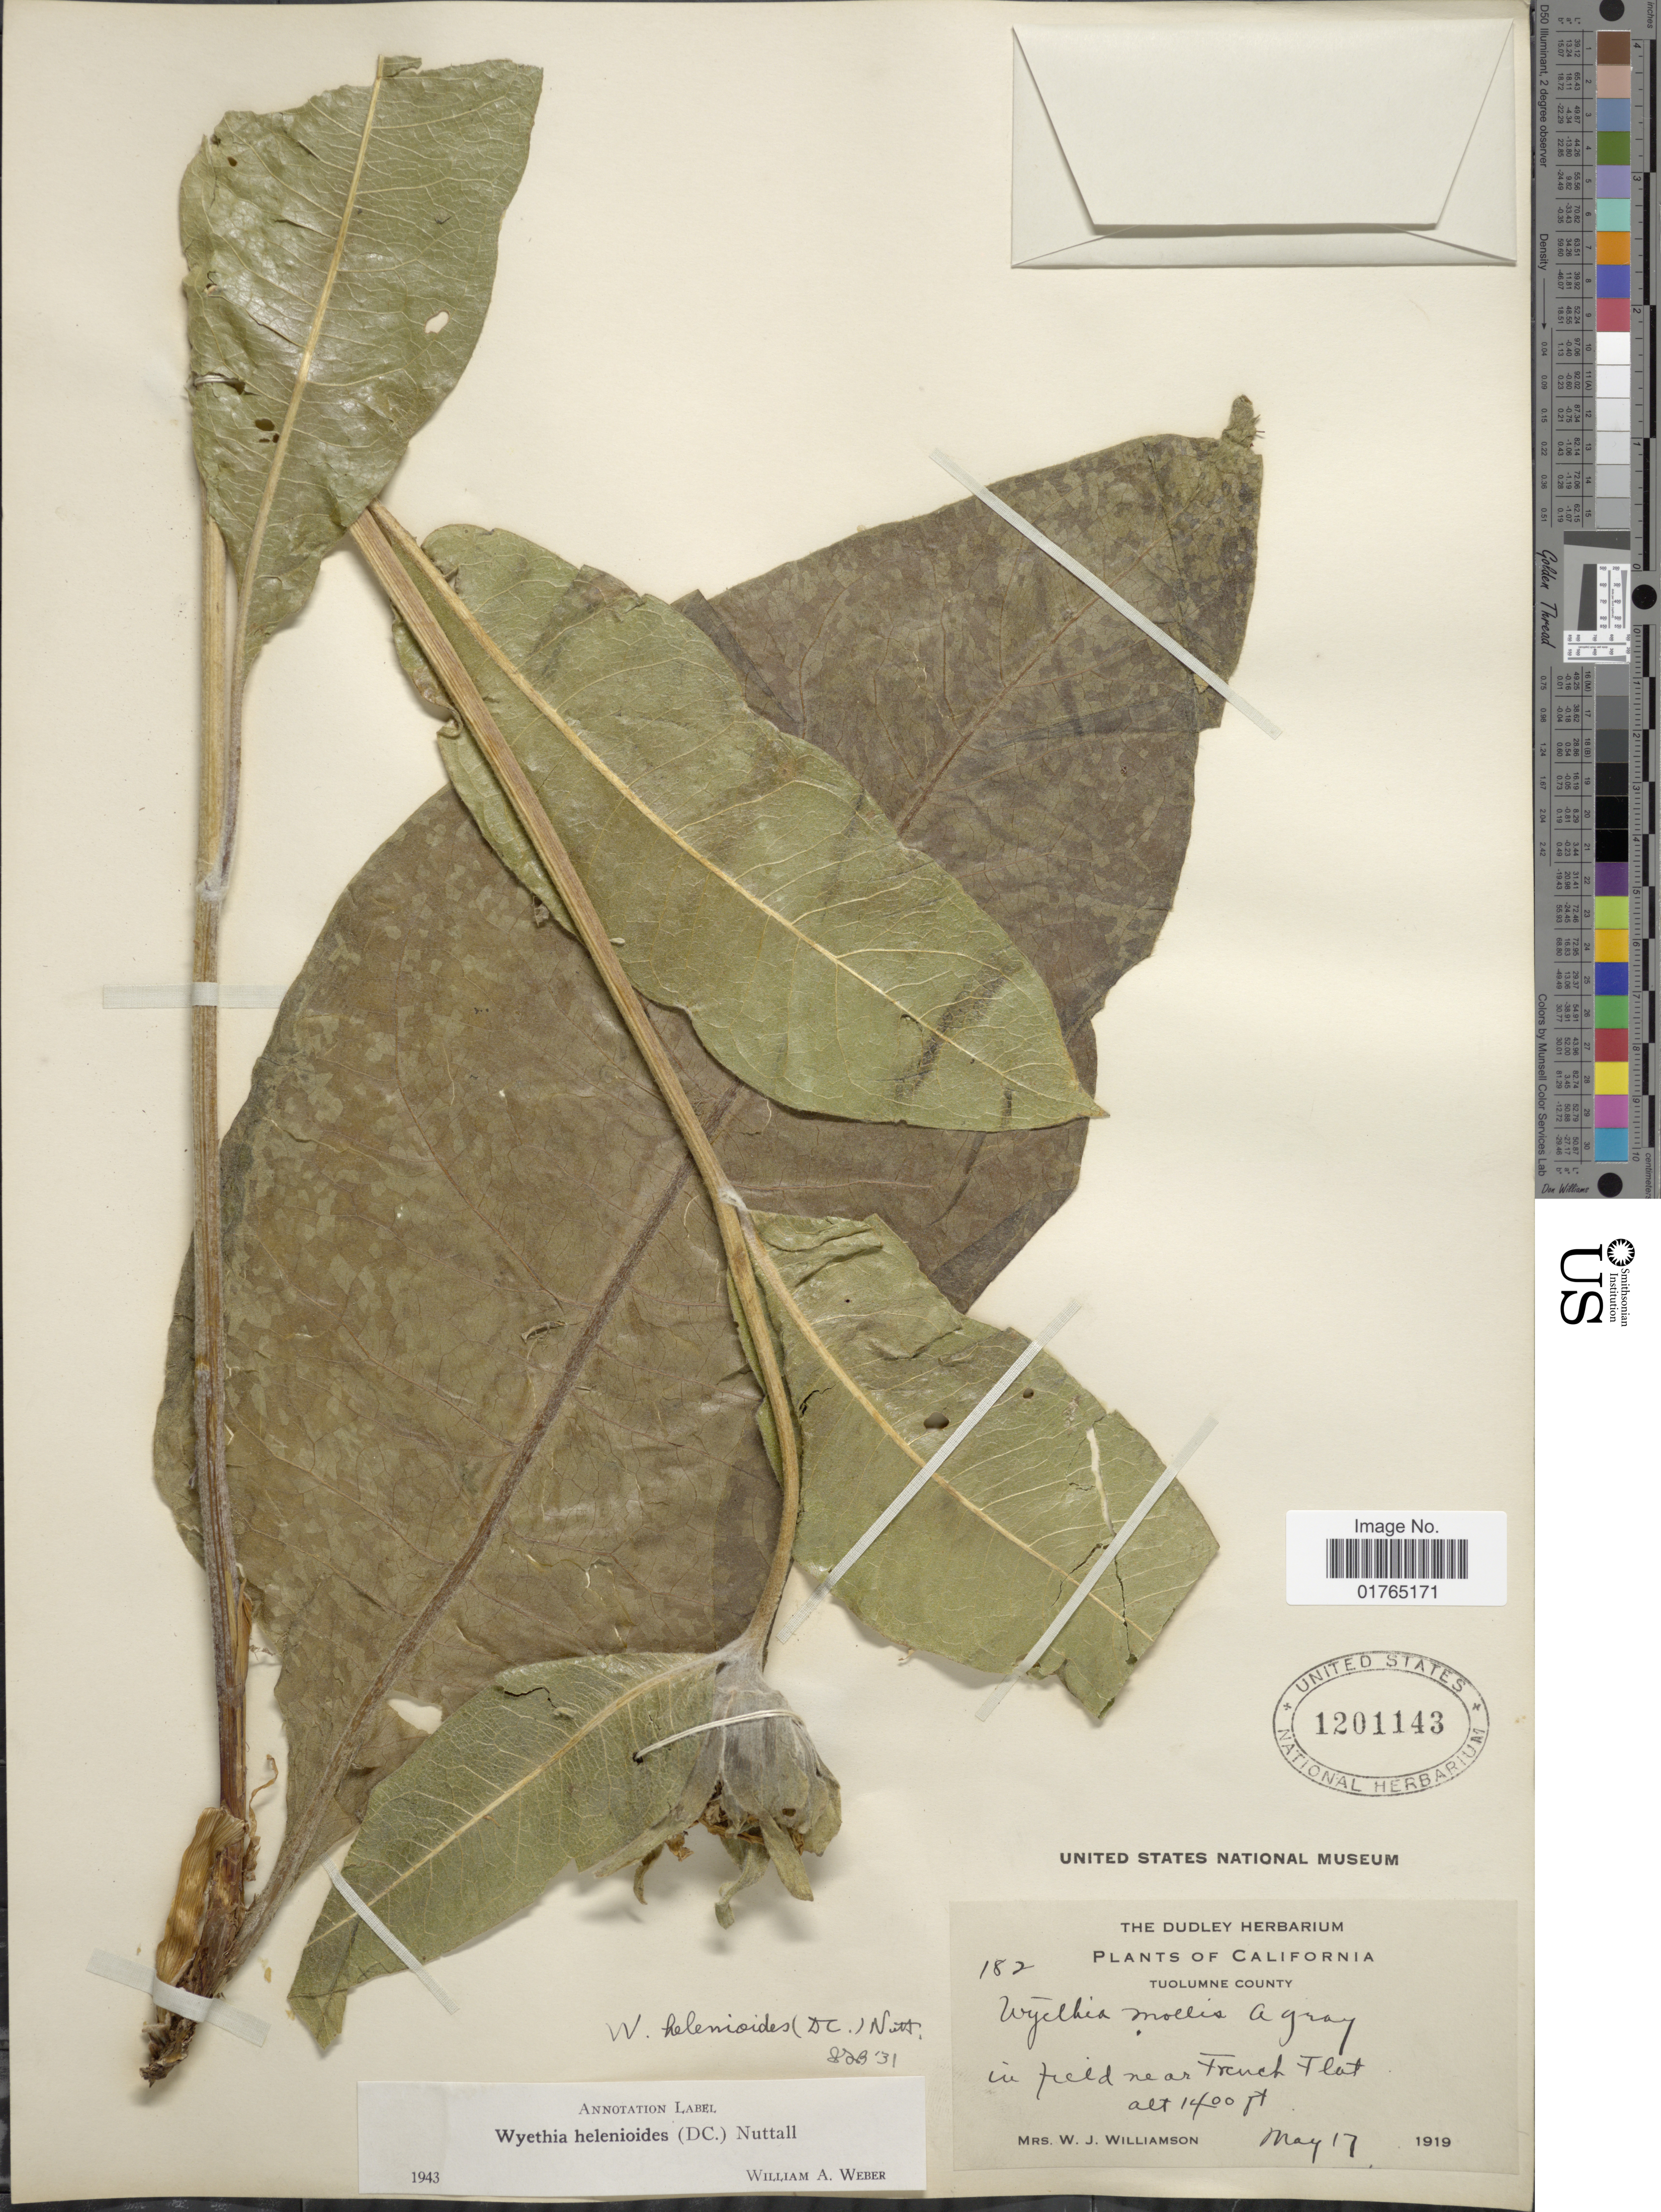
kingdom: Plantae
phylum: Tracheophyta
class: Magnoliopsida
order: Asterales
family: Asteraceae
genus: Wyethia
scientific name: Wyethia helenioides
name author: (DC.) Nutt.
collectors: W. Williamson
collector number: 182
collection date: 1919-05-17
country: United States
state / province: California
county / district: Tuolumne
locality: Tuolumne County, near French Flat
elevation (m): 427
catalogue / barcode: US 1201143